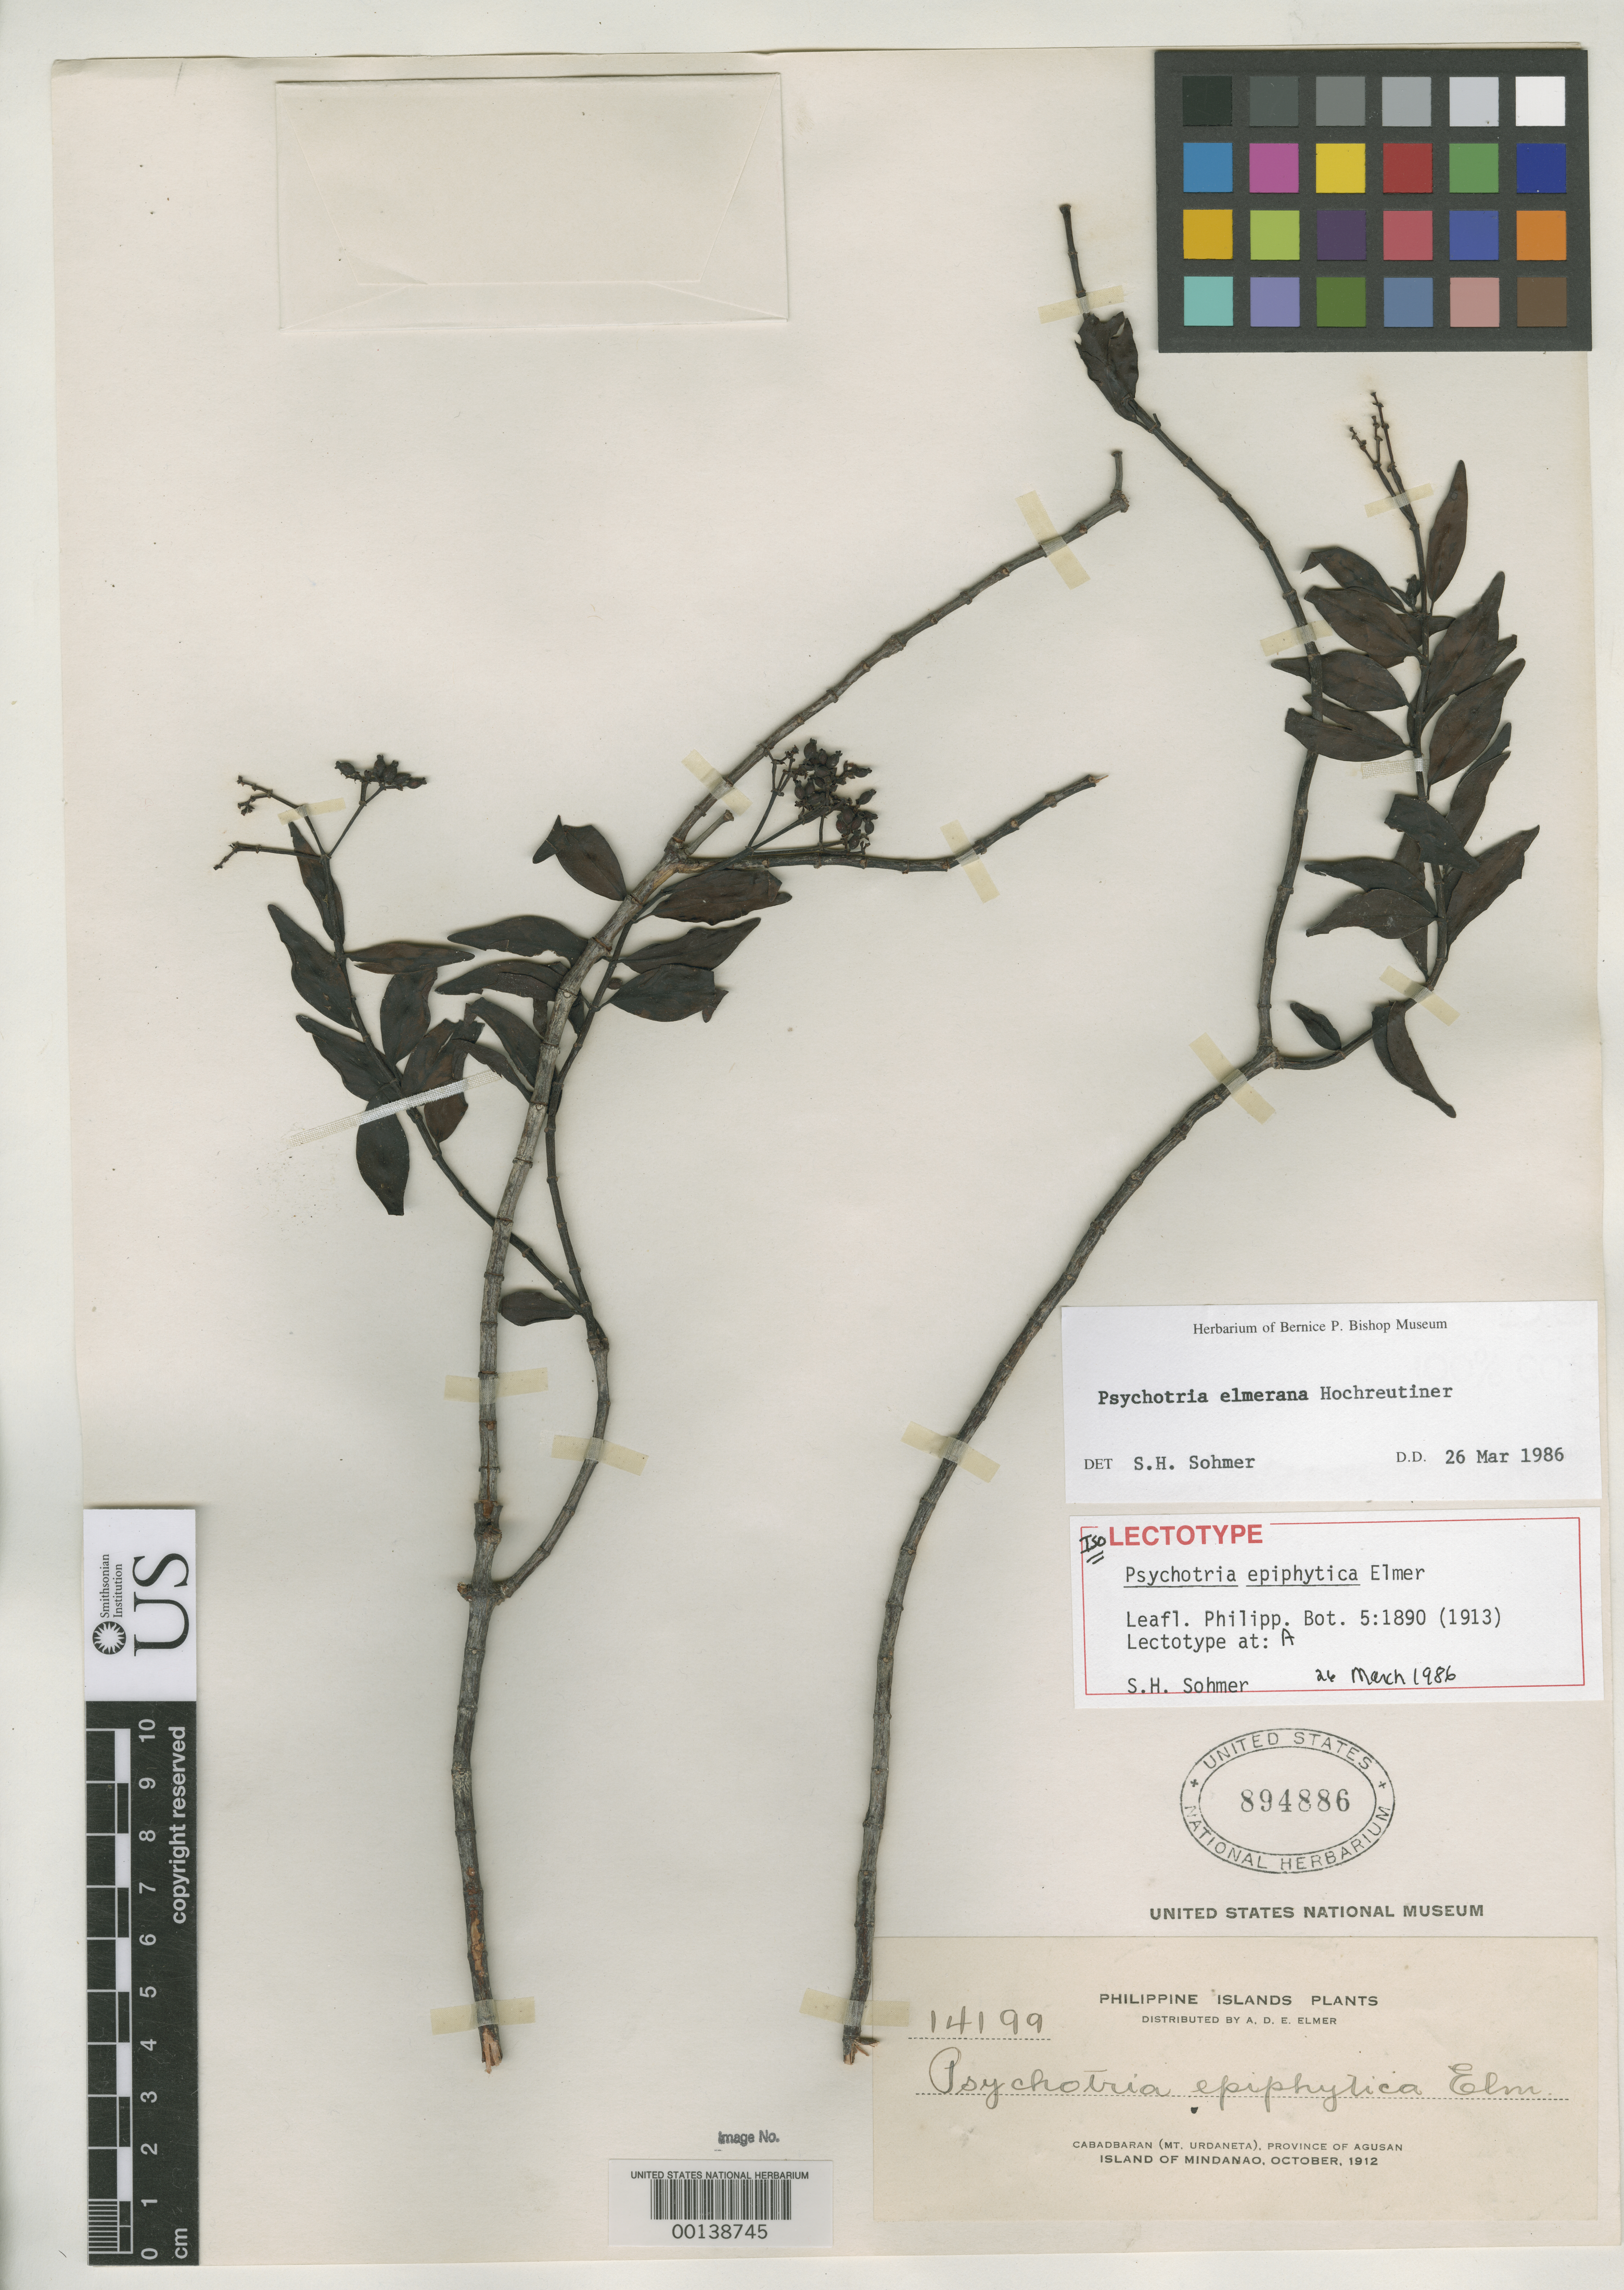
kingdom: Plantae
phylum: Tracheophyta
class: Magnoliopsida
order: Gentianales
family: Rubiaceae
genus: Psychotria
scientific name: Psychotria epiphytica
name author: Elmer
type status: Isotype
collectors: A. D. E. Elmer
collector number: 14199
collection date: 1912-10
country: Philippines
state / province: Caraga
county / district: Agusan del Norte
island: Mindanao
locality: Cabadbaran (Mt. Urdaneta), Province of Agusan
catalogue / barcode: US 894886